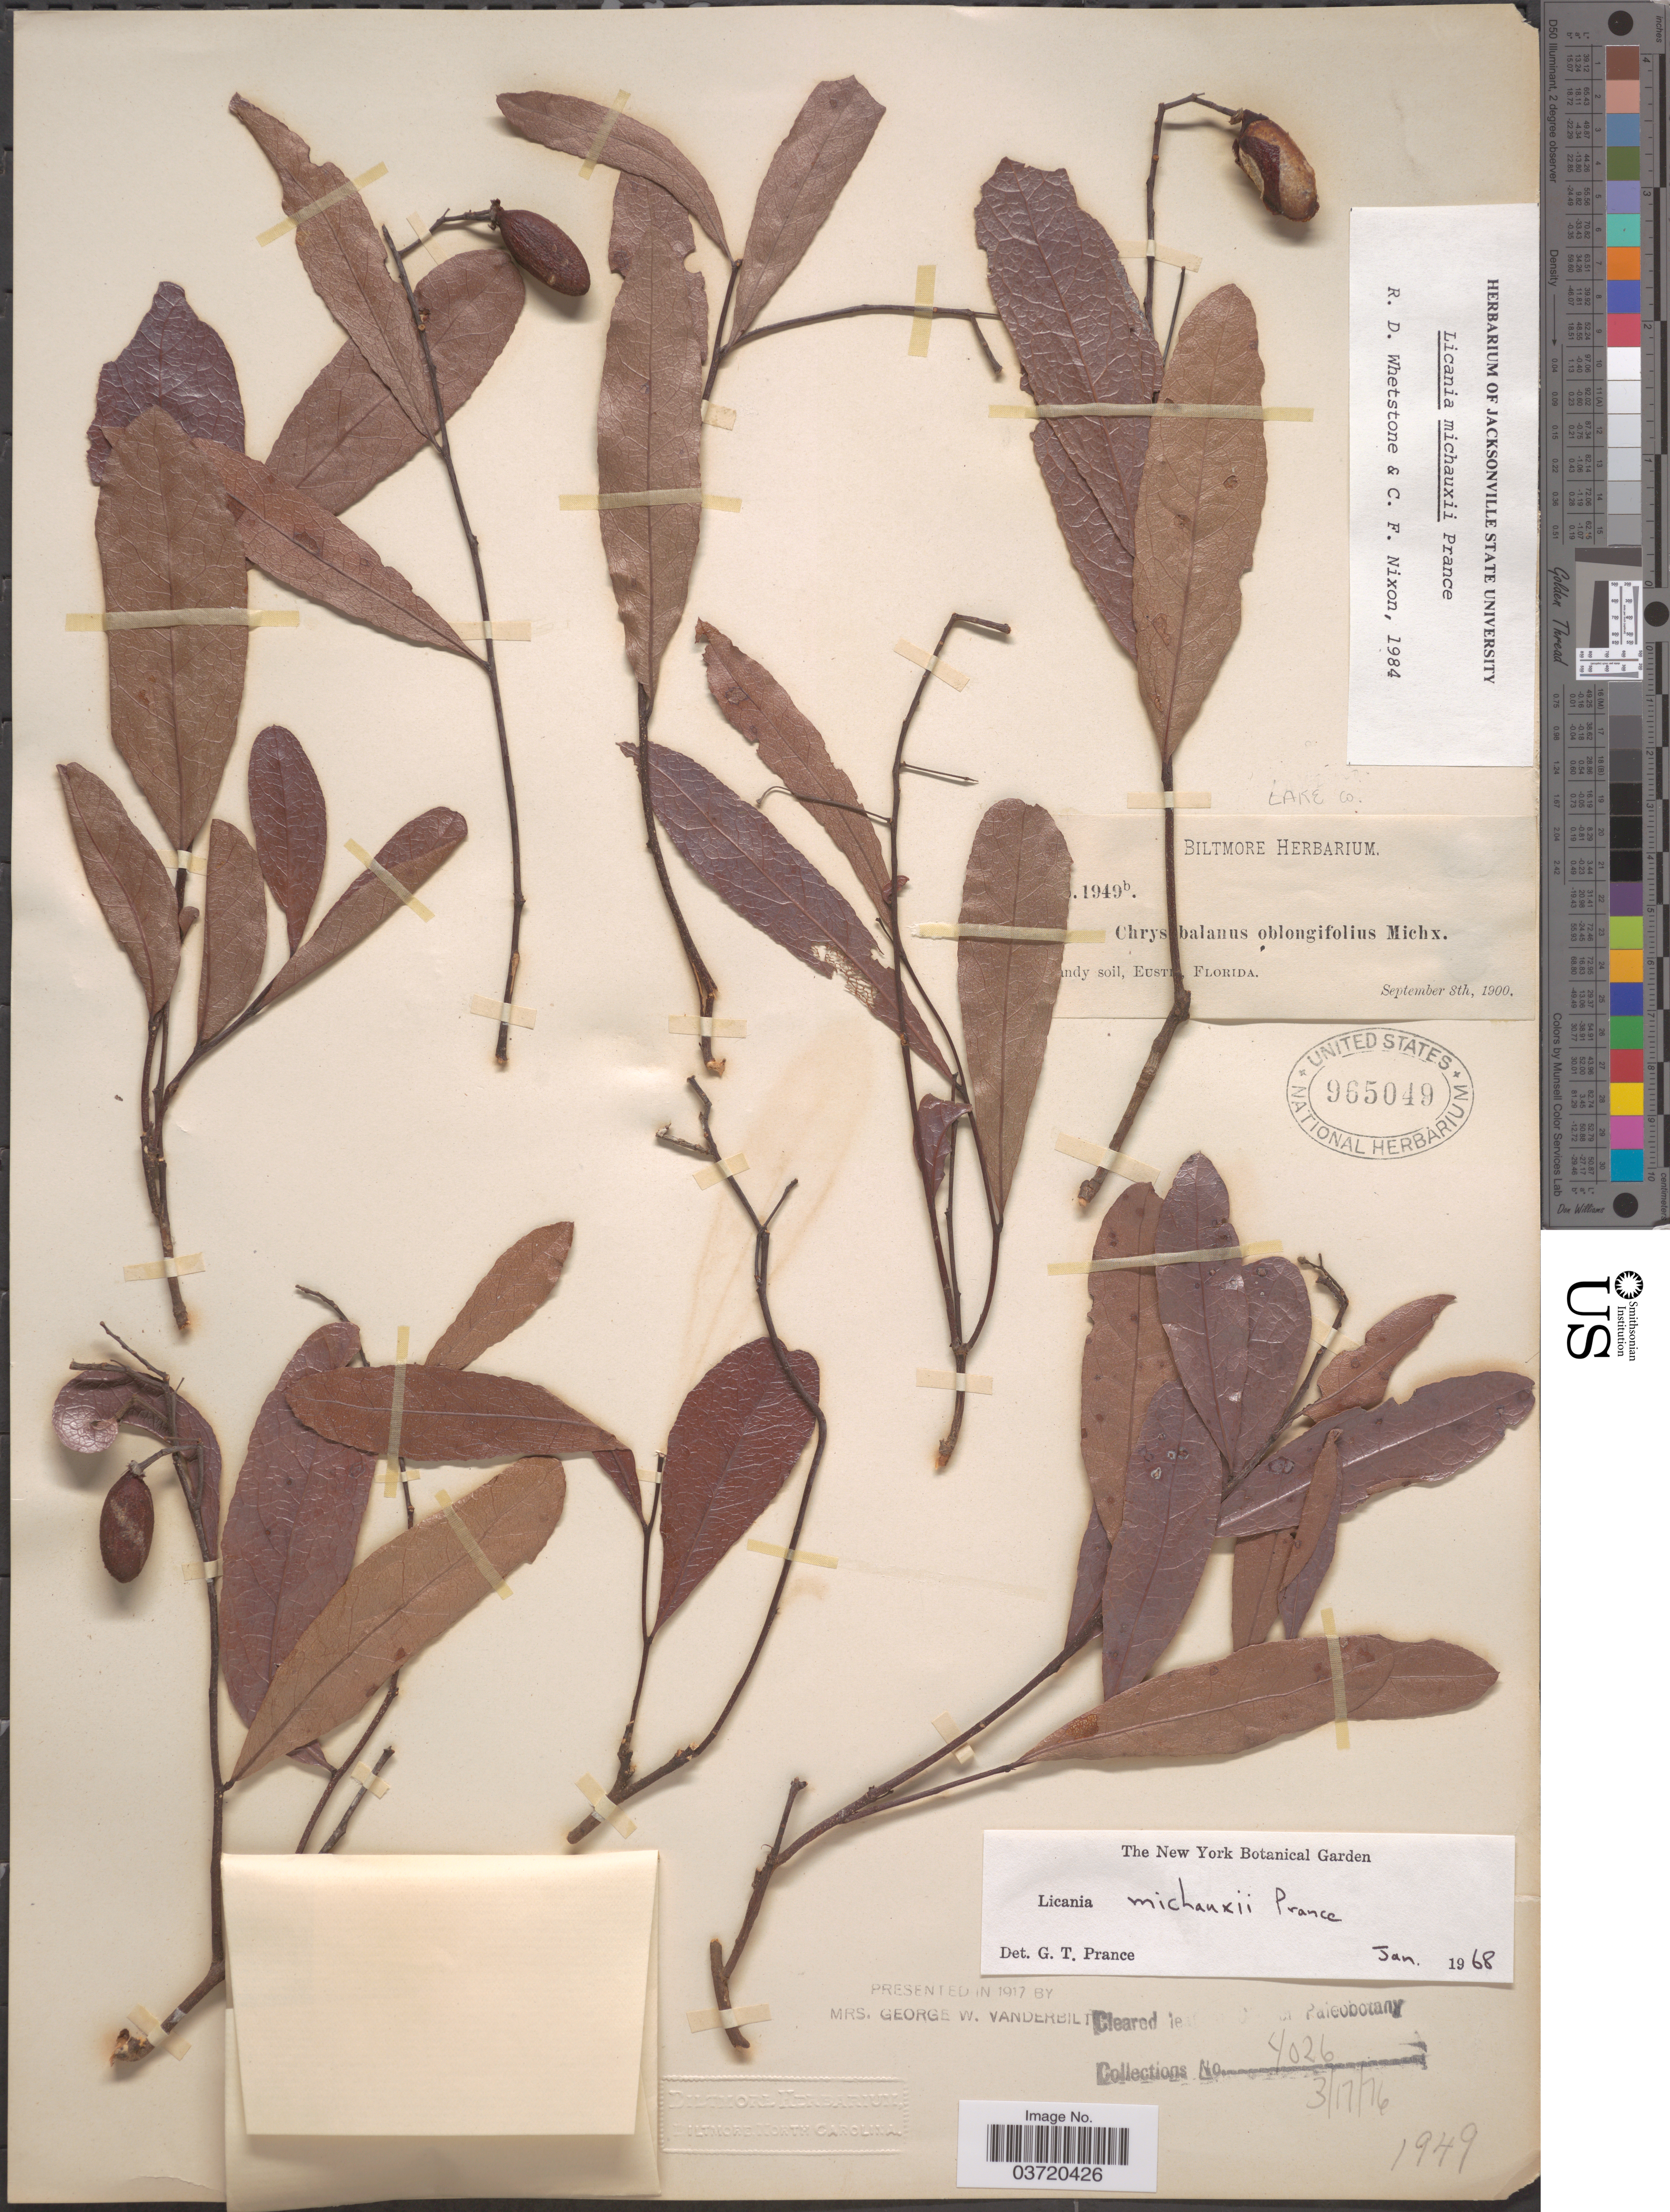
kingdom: Plantae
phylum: Tracheophyta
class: Magnoliopsida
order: Malpighiales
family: Chrysobalanaceae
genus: Geobalanus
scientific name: Geobalanus oblongifolius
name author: (Michx.) Small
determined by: Strong, M. T., (US), Smithsonian Institution - National Museum of Natural History (UNITED STATES)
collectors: ex herb. Biltmore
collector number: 1949b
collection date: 1900-09-08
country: United States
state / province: Florida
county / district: Lake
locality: Eustis.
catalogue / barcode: US 965049